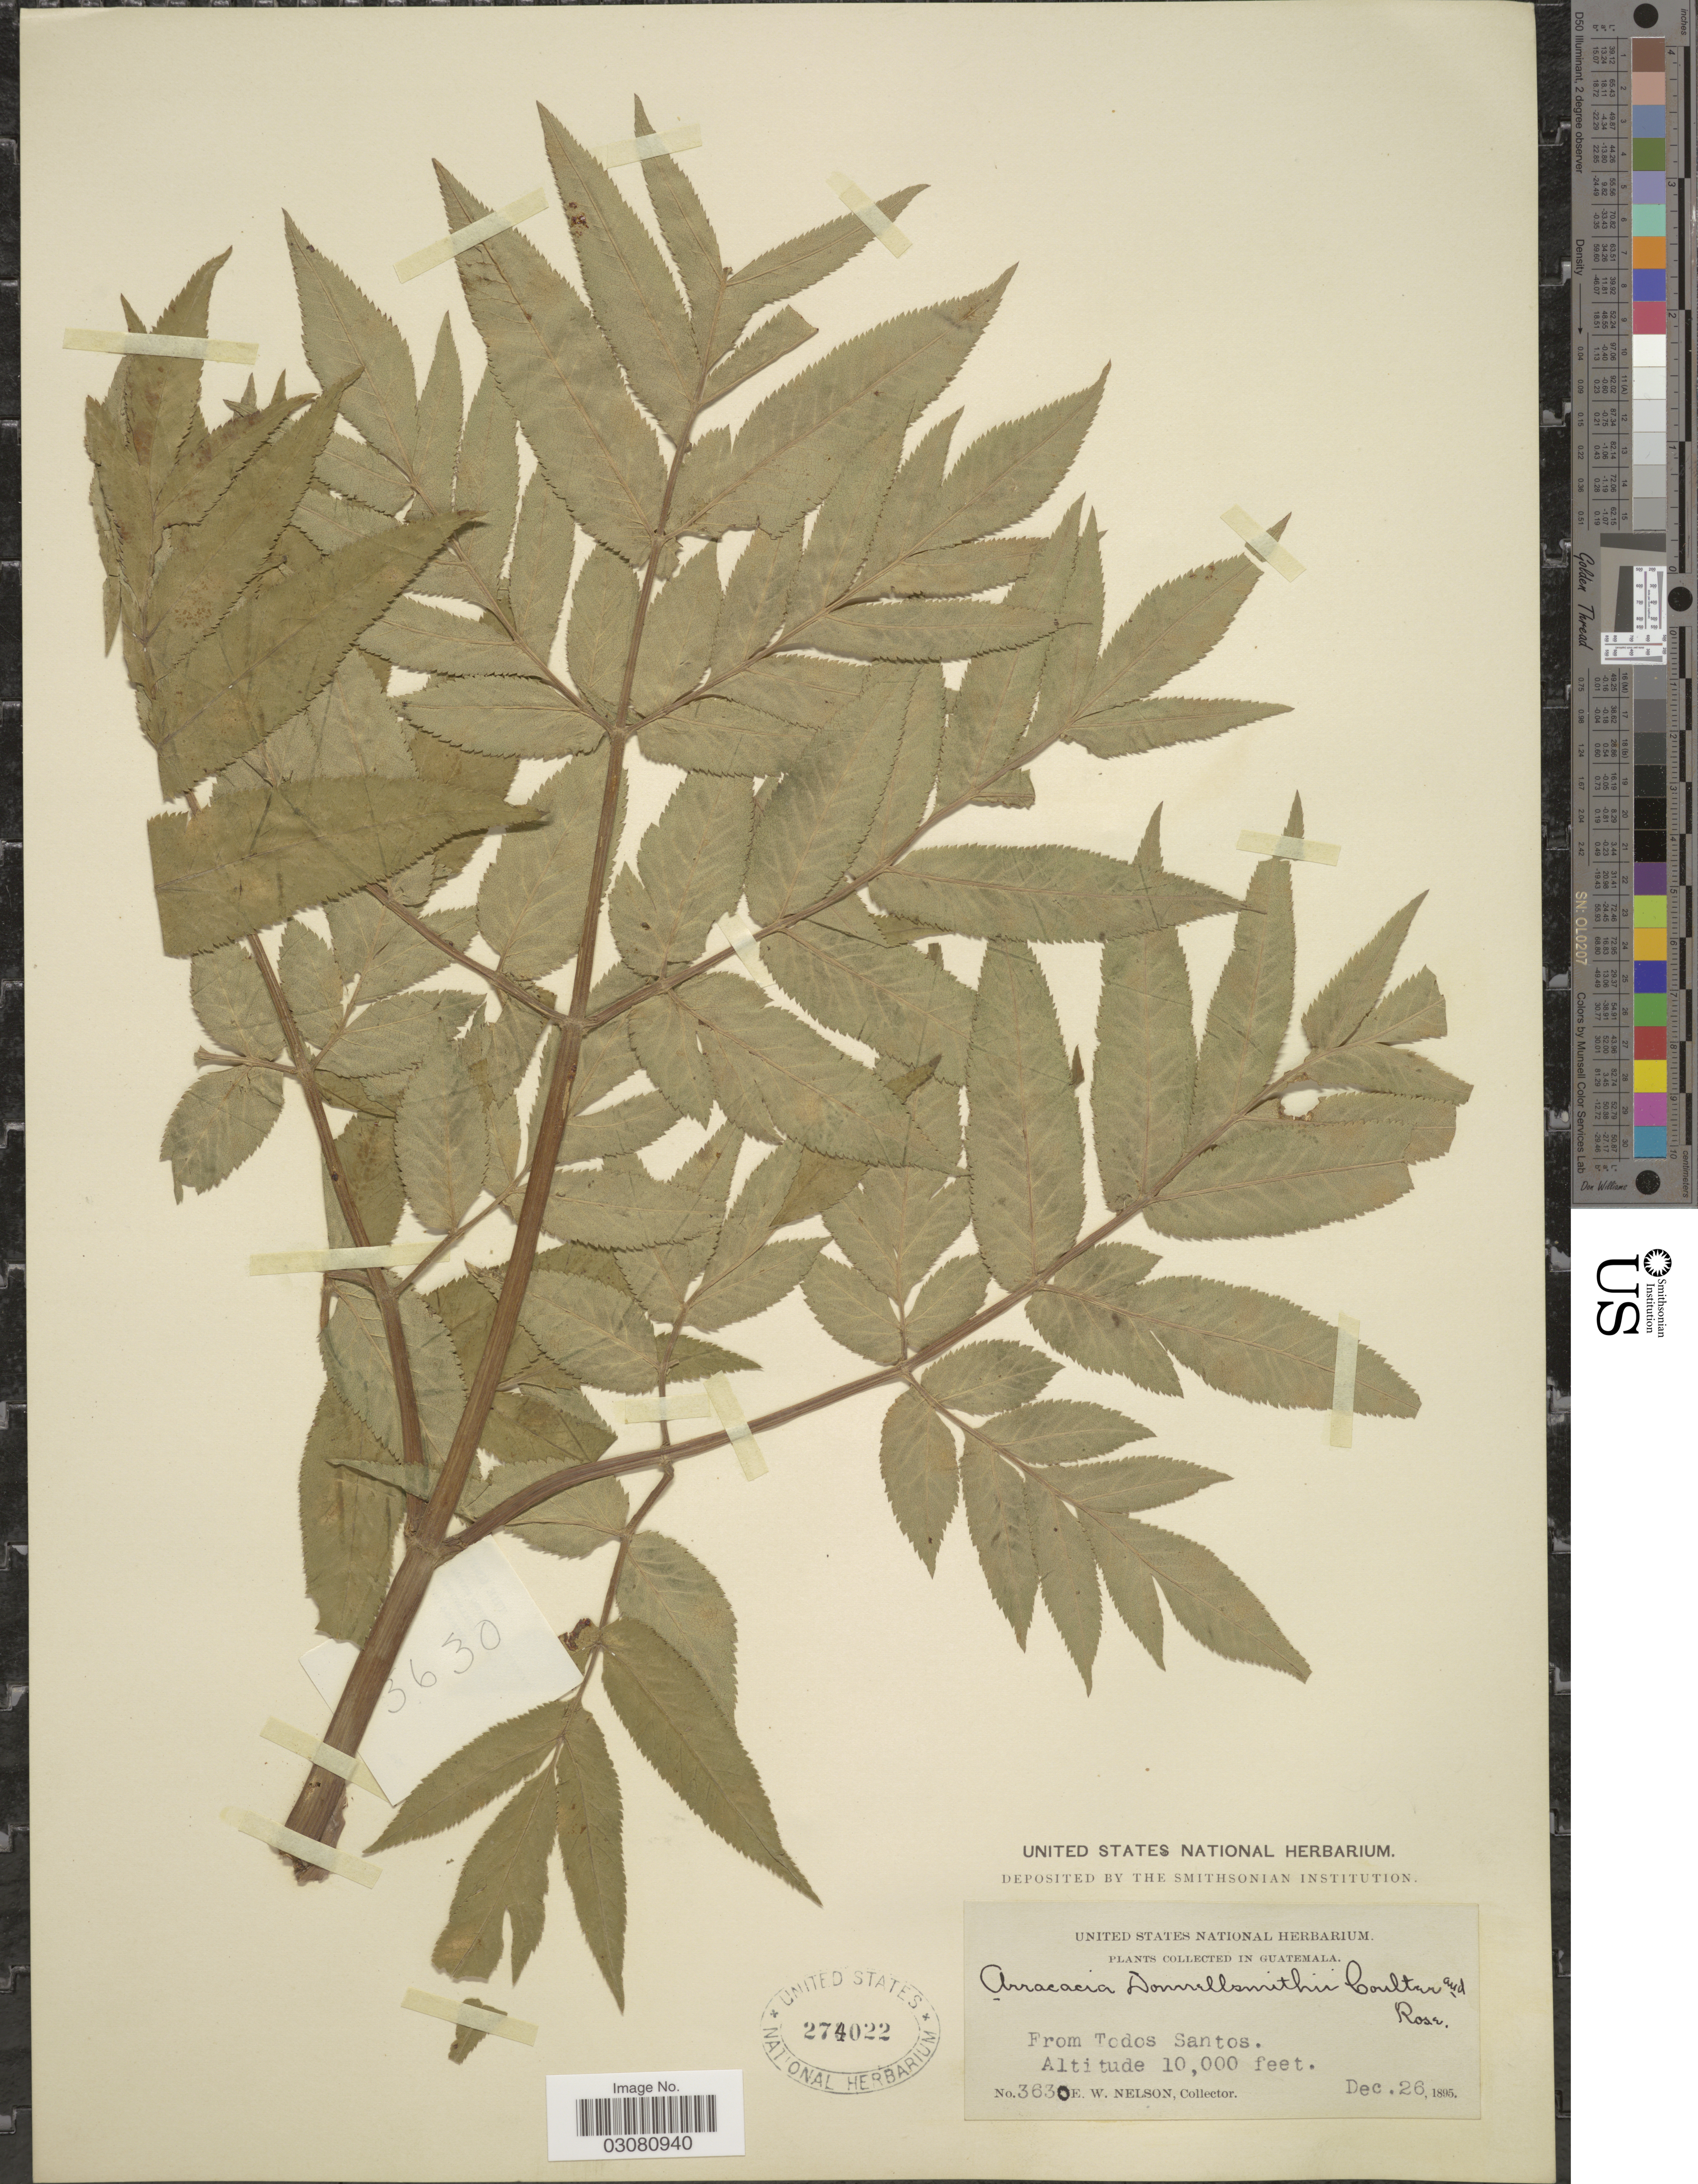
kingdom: Plantae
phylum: Tracheophyta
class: Magnoliopsida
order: Apiales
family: Apiaceae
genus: Arracacia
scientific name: Arracacia donnell-smithii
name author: J.M. Coult. & Rose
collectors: E. W. Nelson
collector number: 3630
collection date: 1895-12-26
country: Guatemala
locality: From Todos Santos.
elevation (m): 3048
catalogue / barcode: US 274022